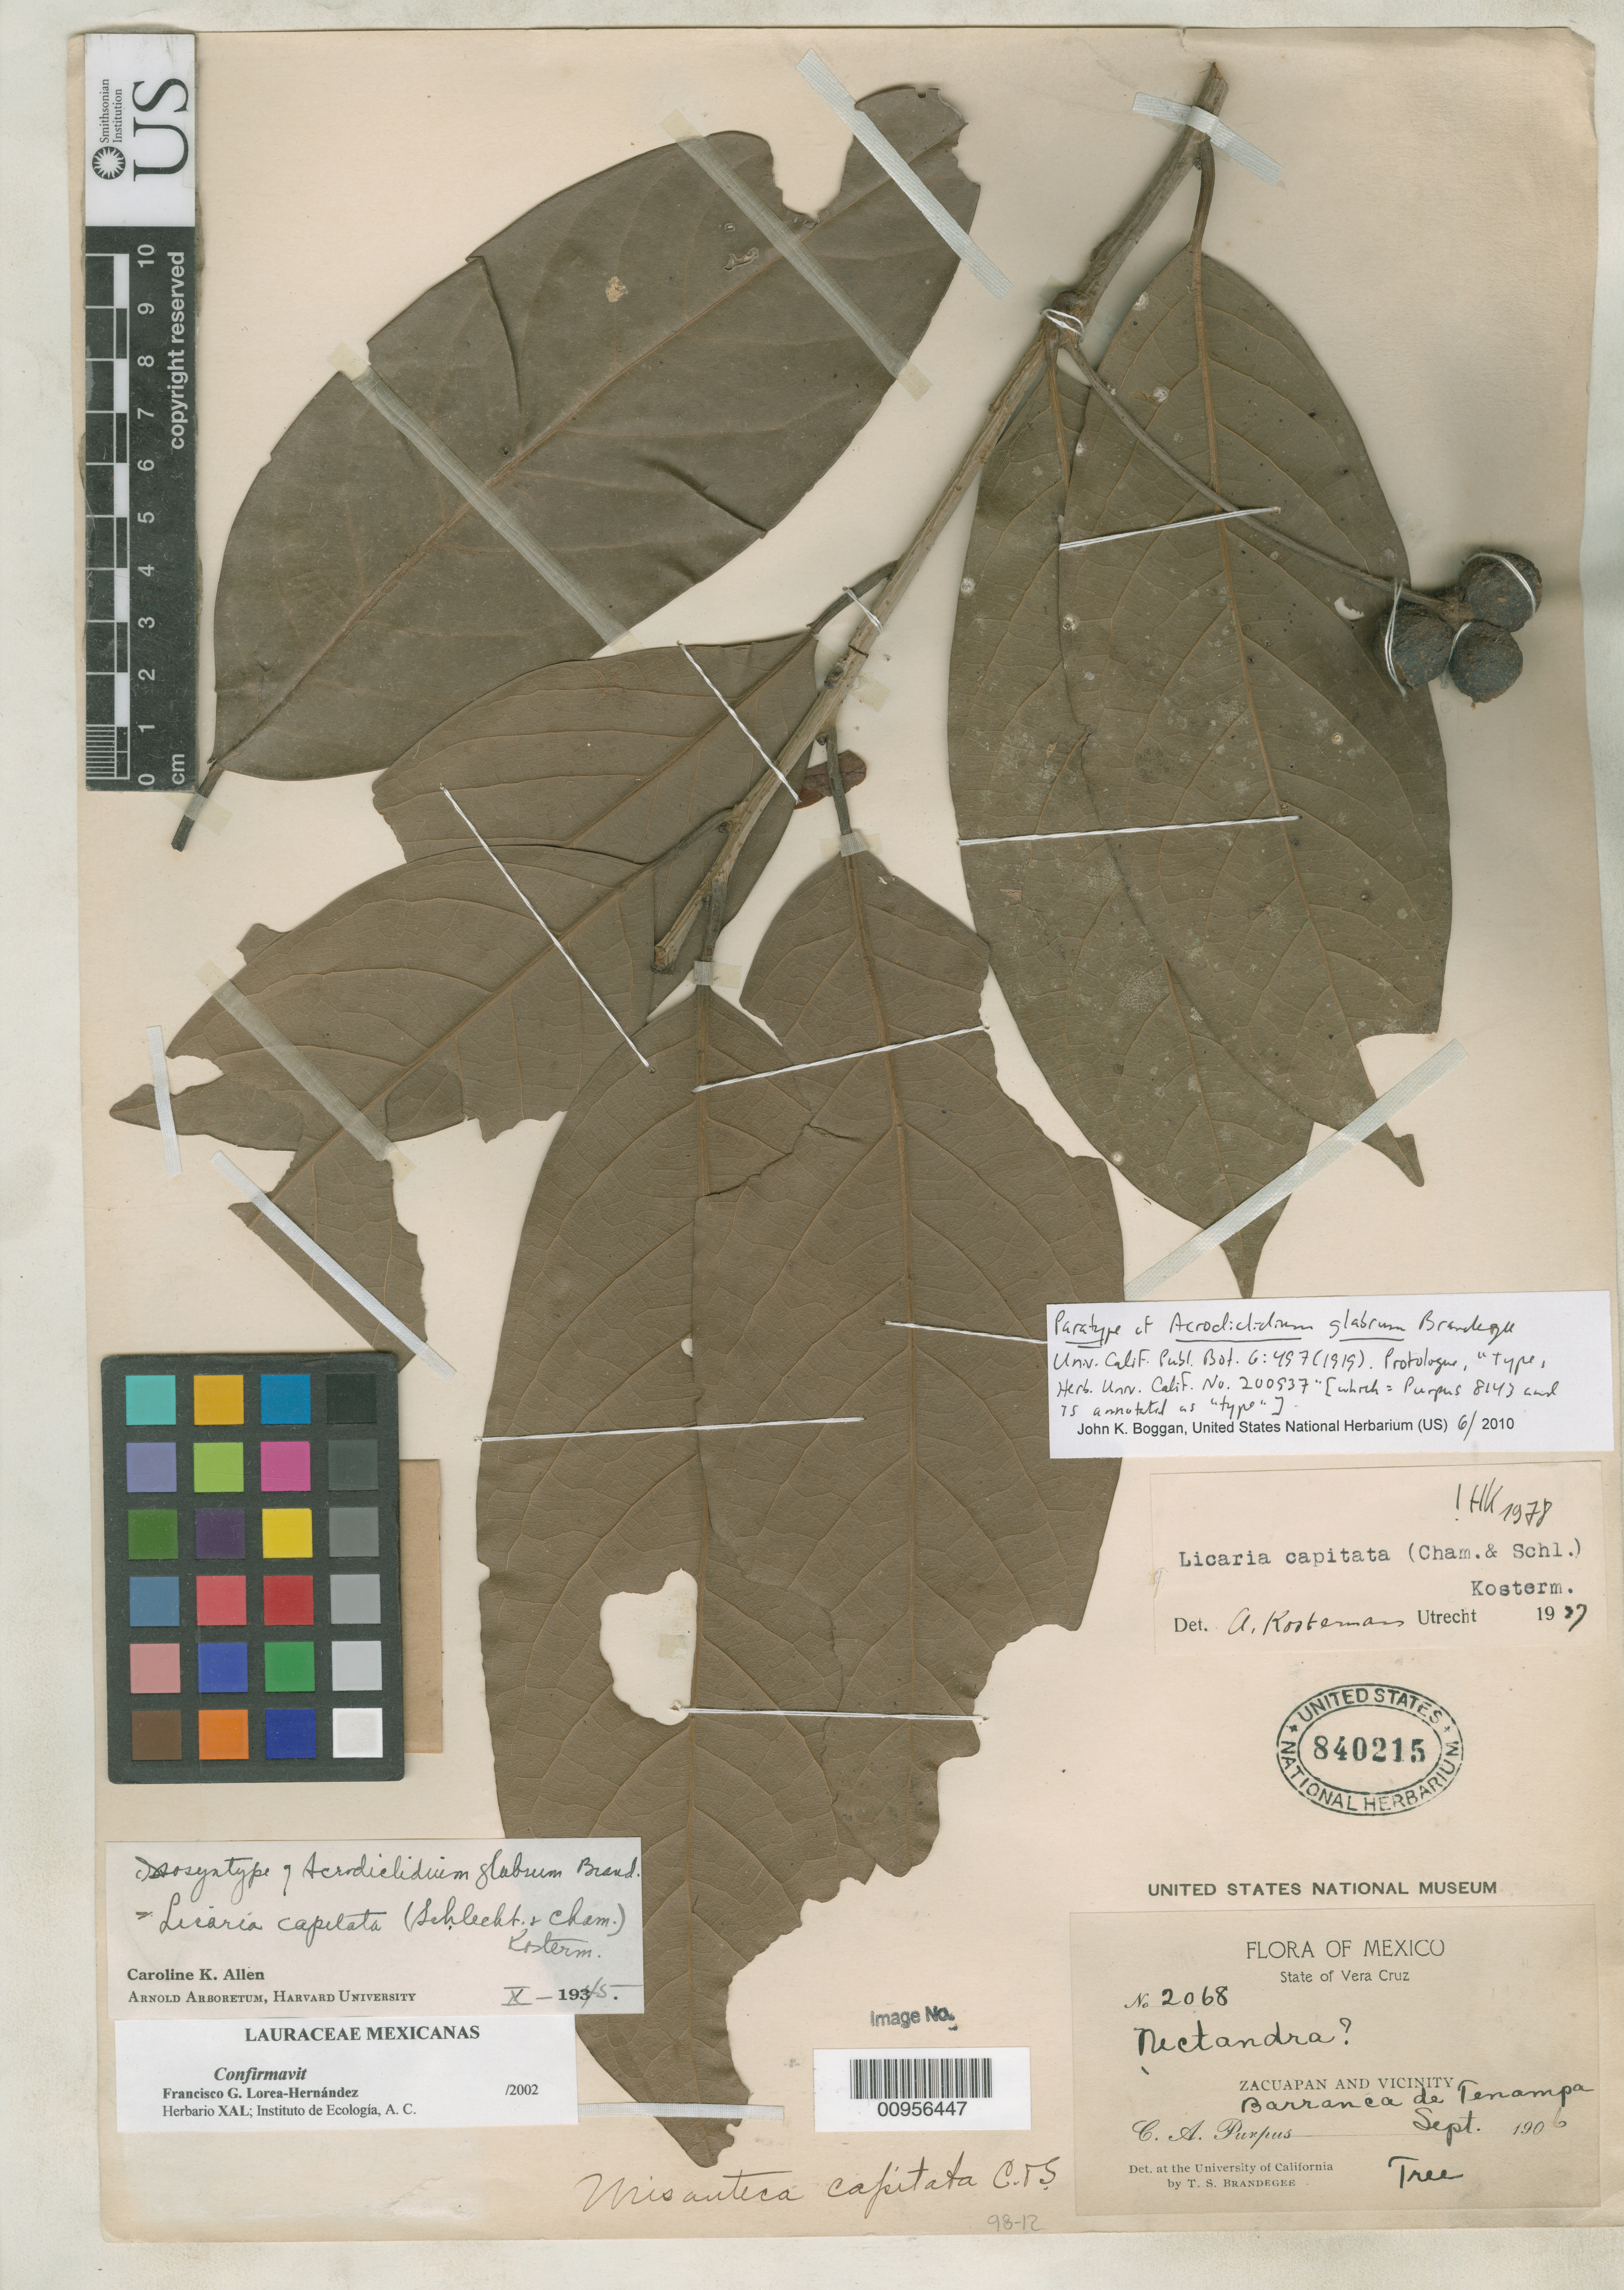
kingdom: Plantae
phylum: Tracheophyta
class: Magnoliopsida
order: Laurales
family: Lauraceae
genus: Acrodiclidium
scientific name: Acrodiclidium glabrum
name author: Brandegee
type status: Paratype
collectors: C. A. Purpus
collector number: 2068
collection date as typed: Sep 1906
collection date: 1906-09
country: Mexico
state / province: Veracruz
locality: Zacuapan and vicinity. Barranca de Tenampa.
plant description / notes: Annotated as "isosyntype" by C.K. Allen (1945) but protologue explicitly cites "Type, Herb. Univ. Calif. No. 200937" [=Purpus 8143, annotated by Brandegee as "type"].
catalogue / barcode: US 840215